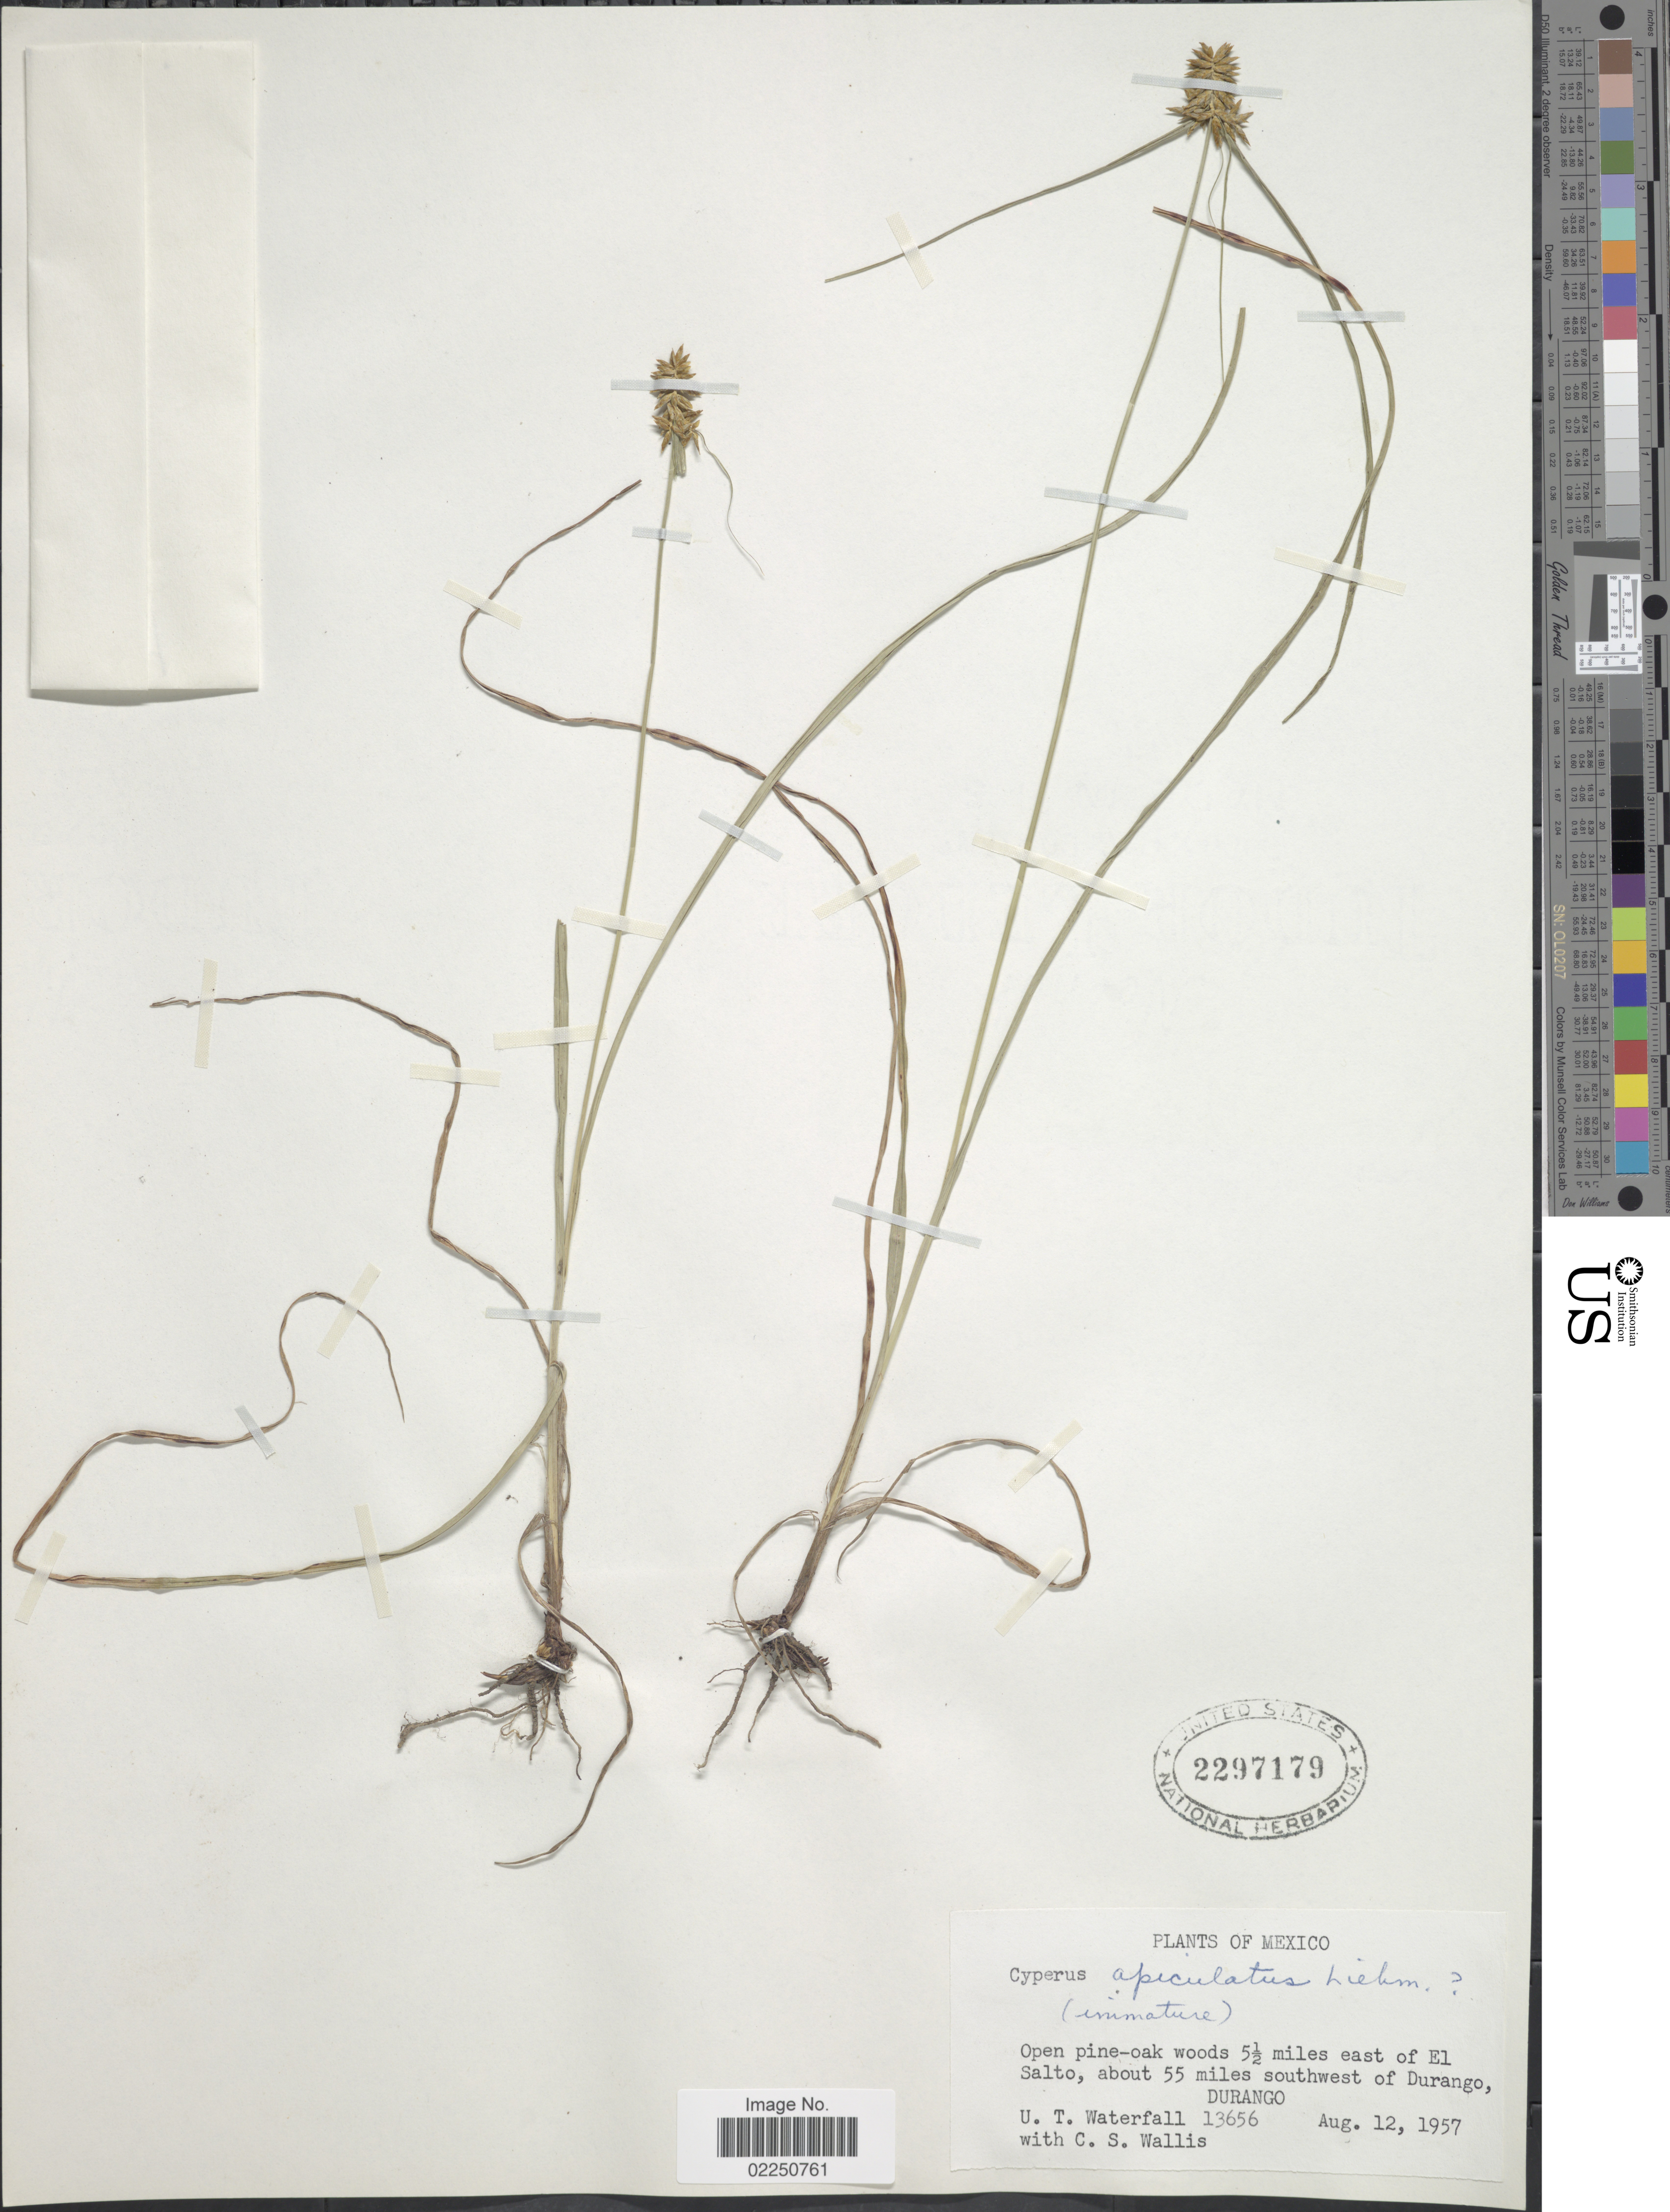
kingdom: Plantae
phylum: Tracheophyta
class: Liliopsida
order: Poales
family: Cyperaceae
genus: Cyperus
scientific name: Cyperus apiculatus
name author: Liebm.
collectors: U. T. Waterfall & C. S. Wallis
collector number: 13656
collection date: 1957-08-12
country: Mexico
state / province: Durango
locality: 5 1/2 miles east of El Salto, about 55 miles southwest of Durango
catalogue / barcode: US 2297179